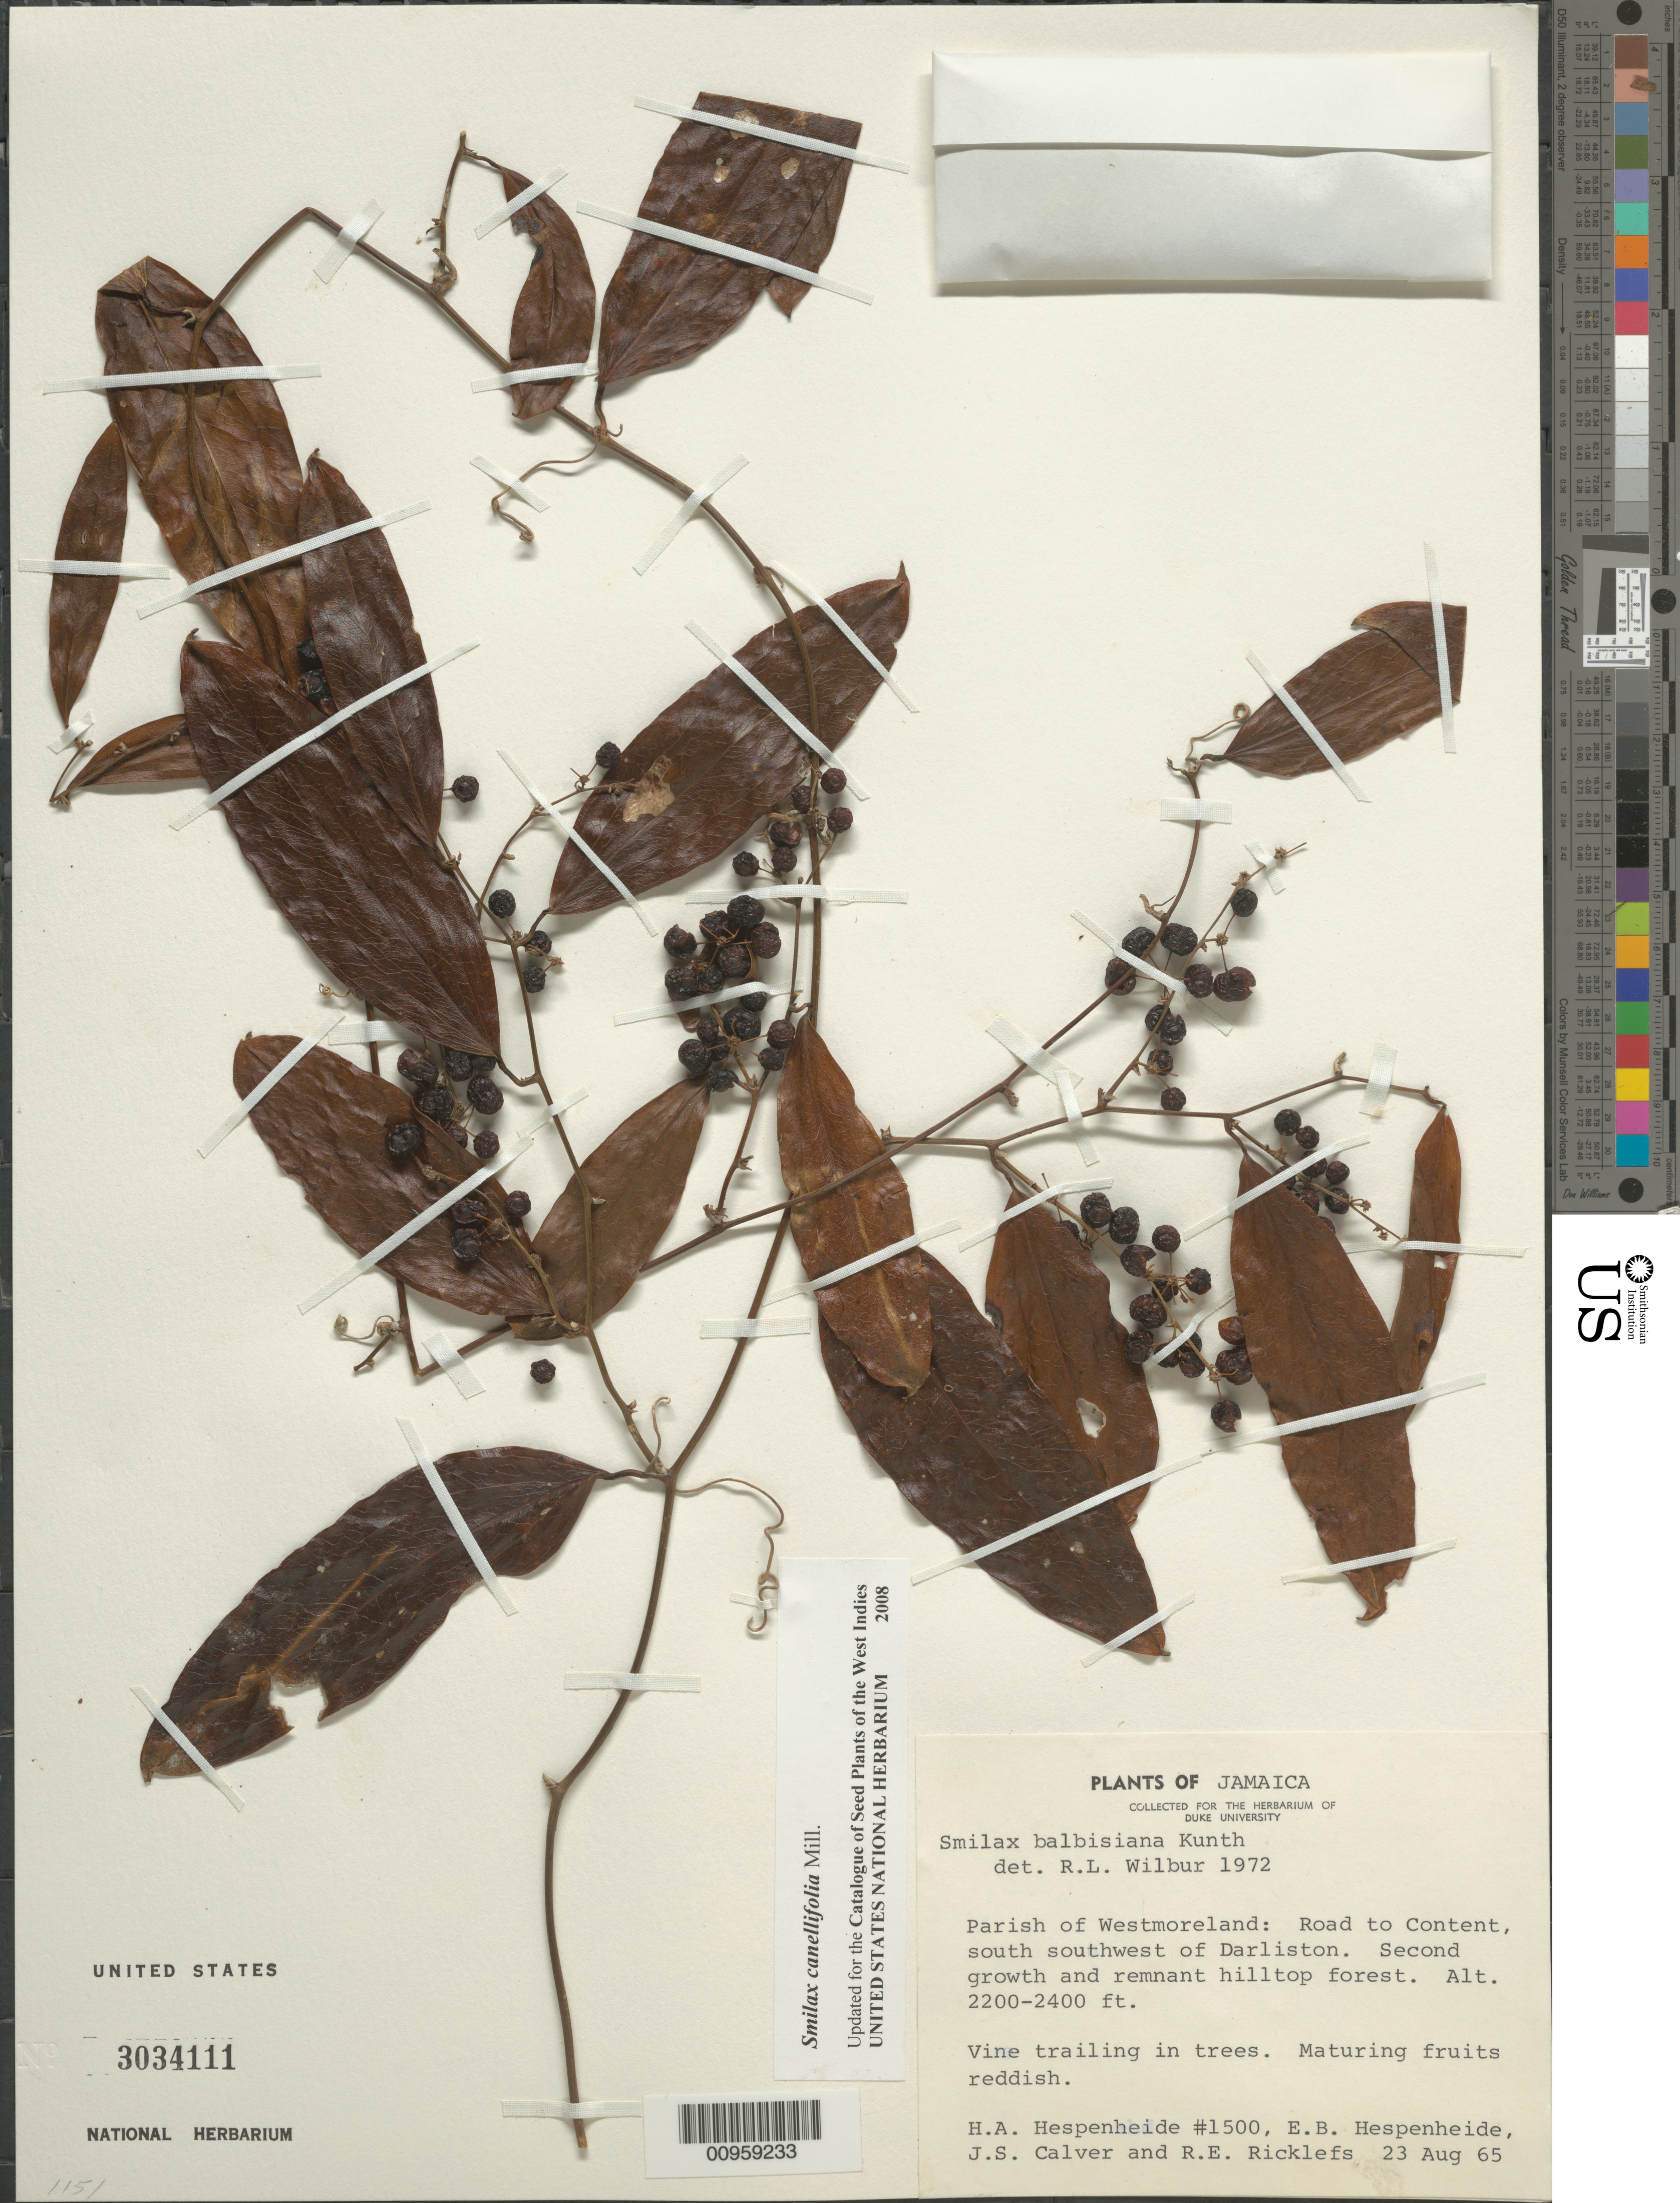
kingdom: Plantae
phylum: Tracheophyta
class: Liliopsida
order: Liliales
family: Smilacaceae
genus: Smilax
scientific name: Smilax canellifolia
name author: Mill.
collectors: H. A. Hespenheide, E. Hespenheide, J. Calver & R. Ricklefs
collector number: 1500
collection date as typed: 23 Aug 1965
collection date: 1965-08-23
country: Jamaica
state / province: Westmoreland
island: Jamaica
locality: Road to Content, SSW of Darliston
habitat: In trees of second growth and remnant hilltop forest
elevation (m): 671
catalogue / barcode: US 3034111